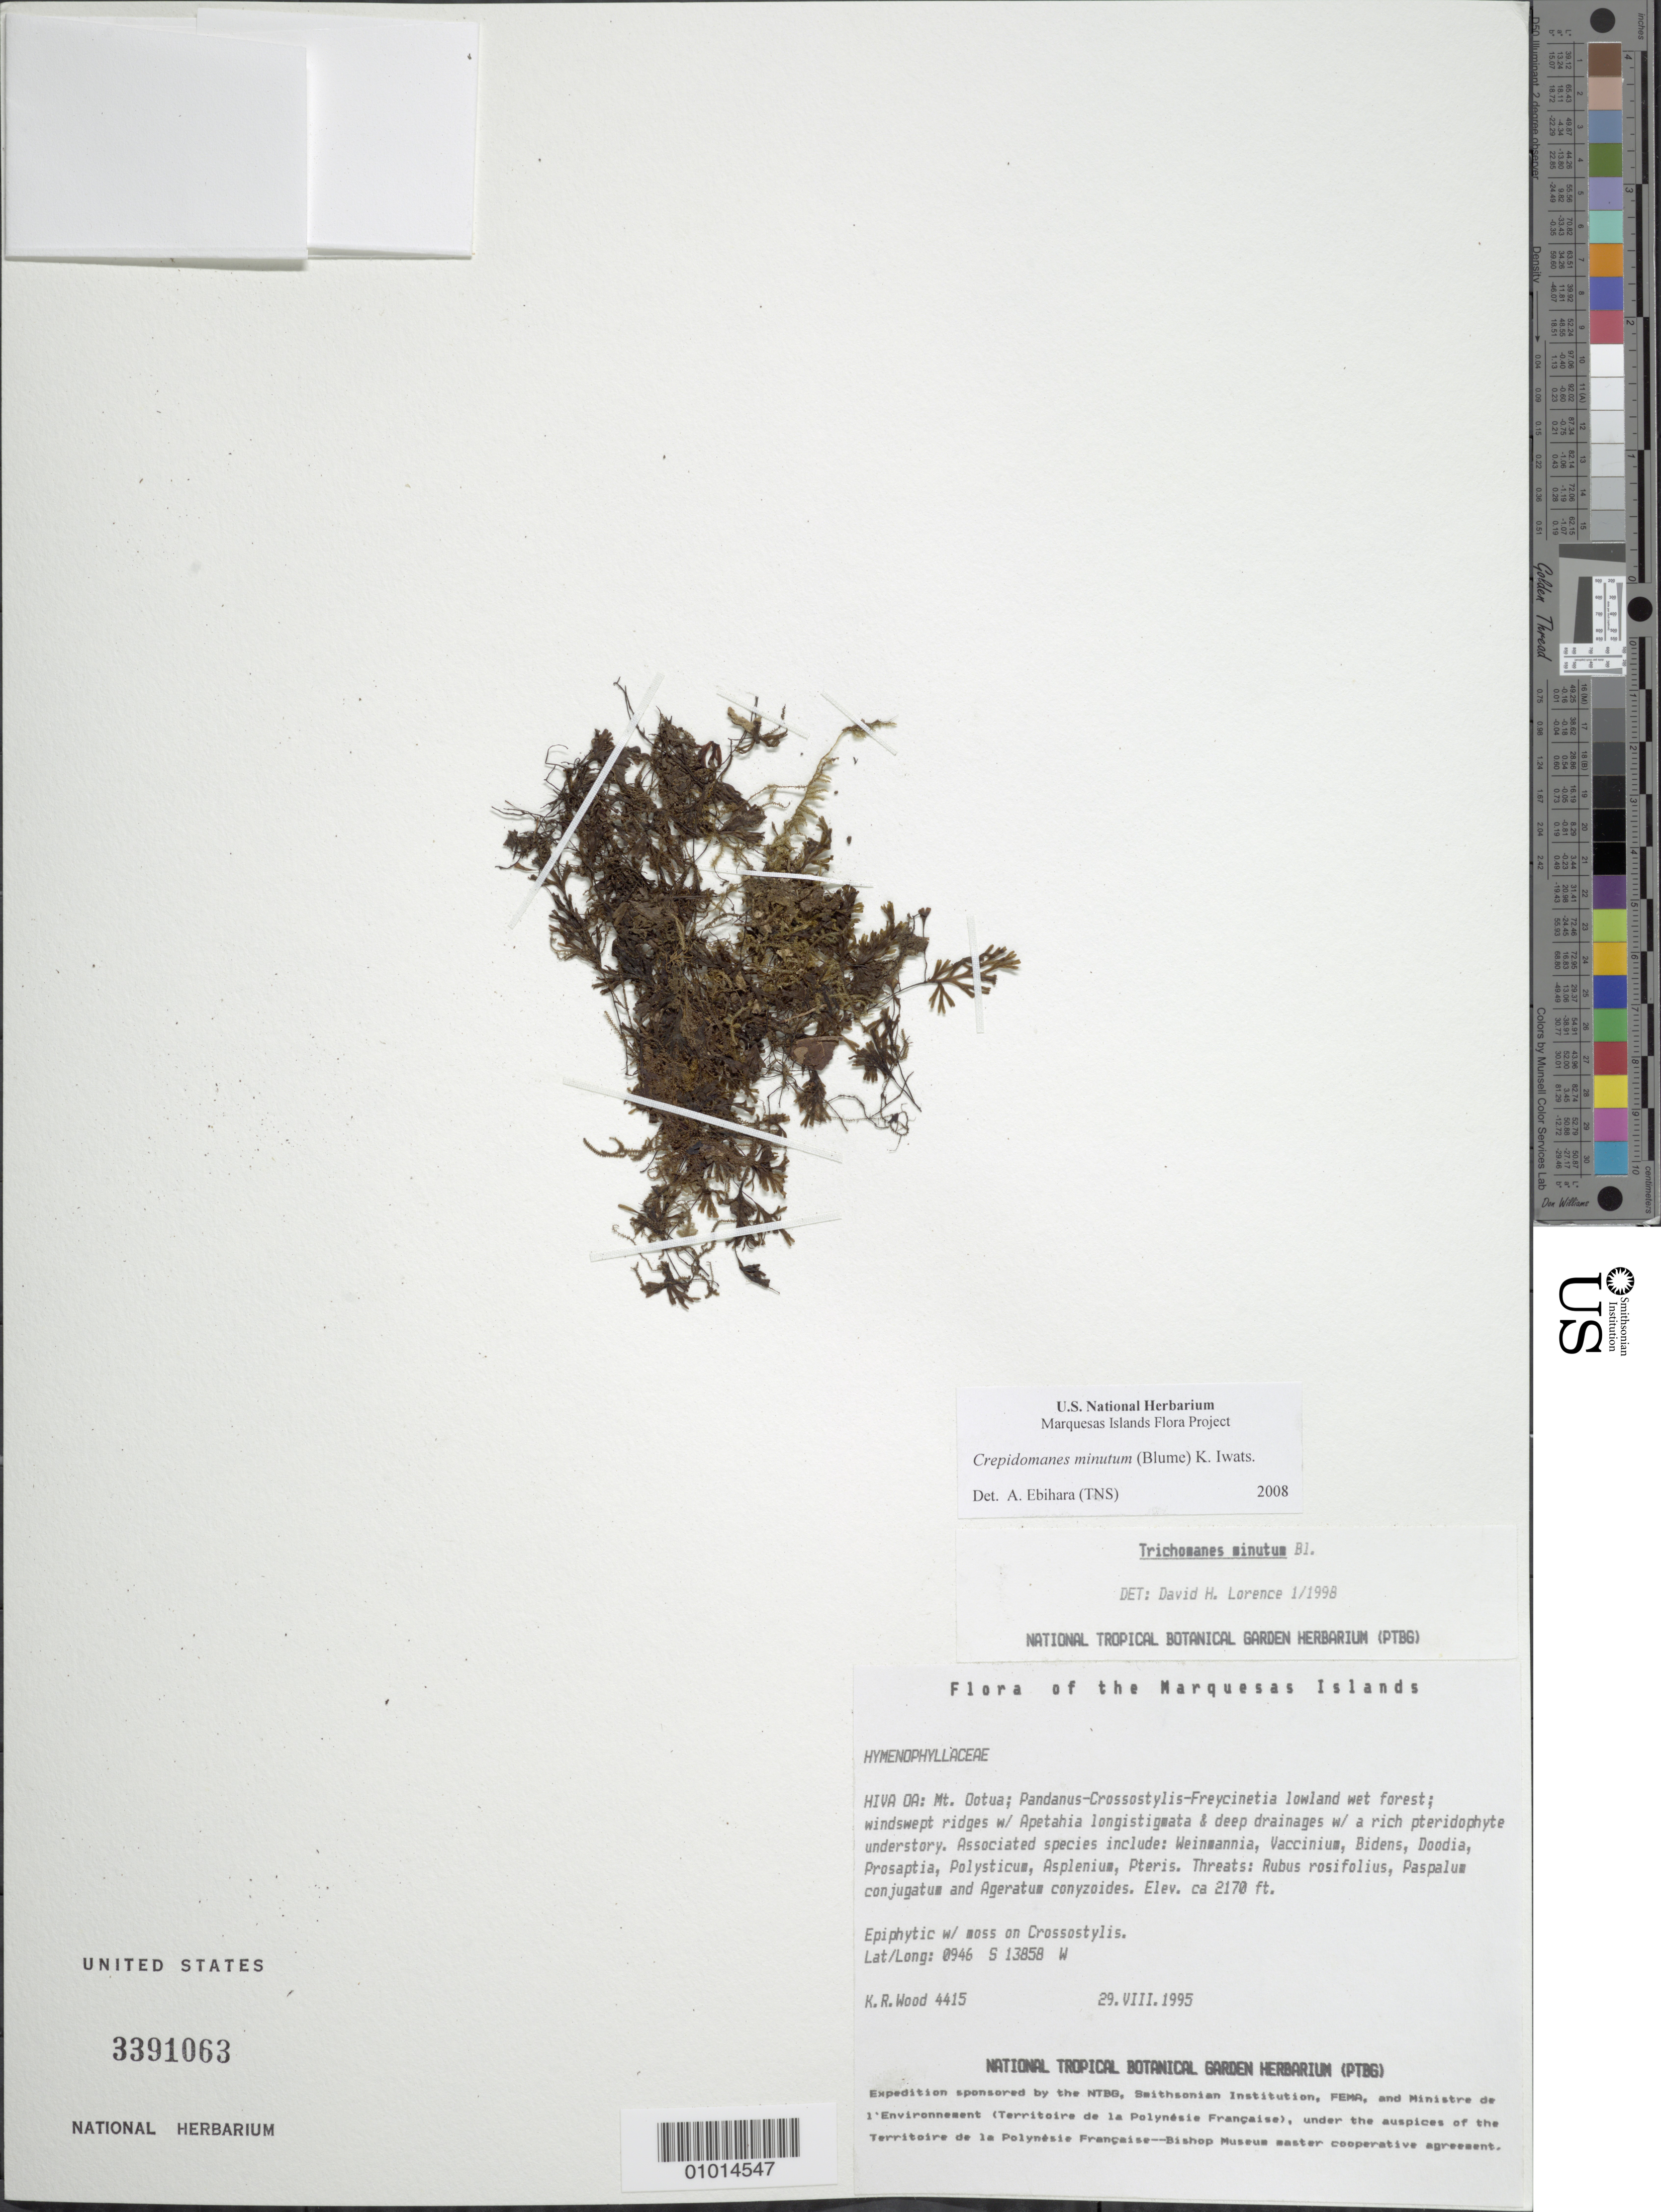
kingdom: Plantae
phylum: Tracheophyta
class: Polypodiopsida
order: Hymenophyllales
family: Hymenophyllaceae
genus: Crepidomanes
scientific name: Crepidomanes minutum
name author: (Blume) K. Iwats.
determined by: Ebihara, A.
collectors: K. R. Wood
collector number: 4415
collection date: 1995-08-29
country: French Polynesia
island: Hiva Oa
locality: Mt. Ootua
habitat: On windswept ridges with Apetahia longstigmata & deep drainages, In Pandanus-Crossostylis-Freycinetia lowland wet forest, with rich pteridophyte understory.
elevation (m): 661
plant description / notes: Rubus rosifolius, Paspalum conjugatum, Ageratum conyzoides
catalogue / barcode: US 3391063